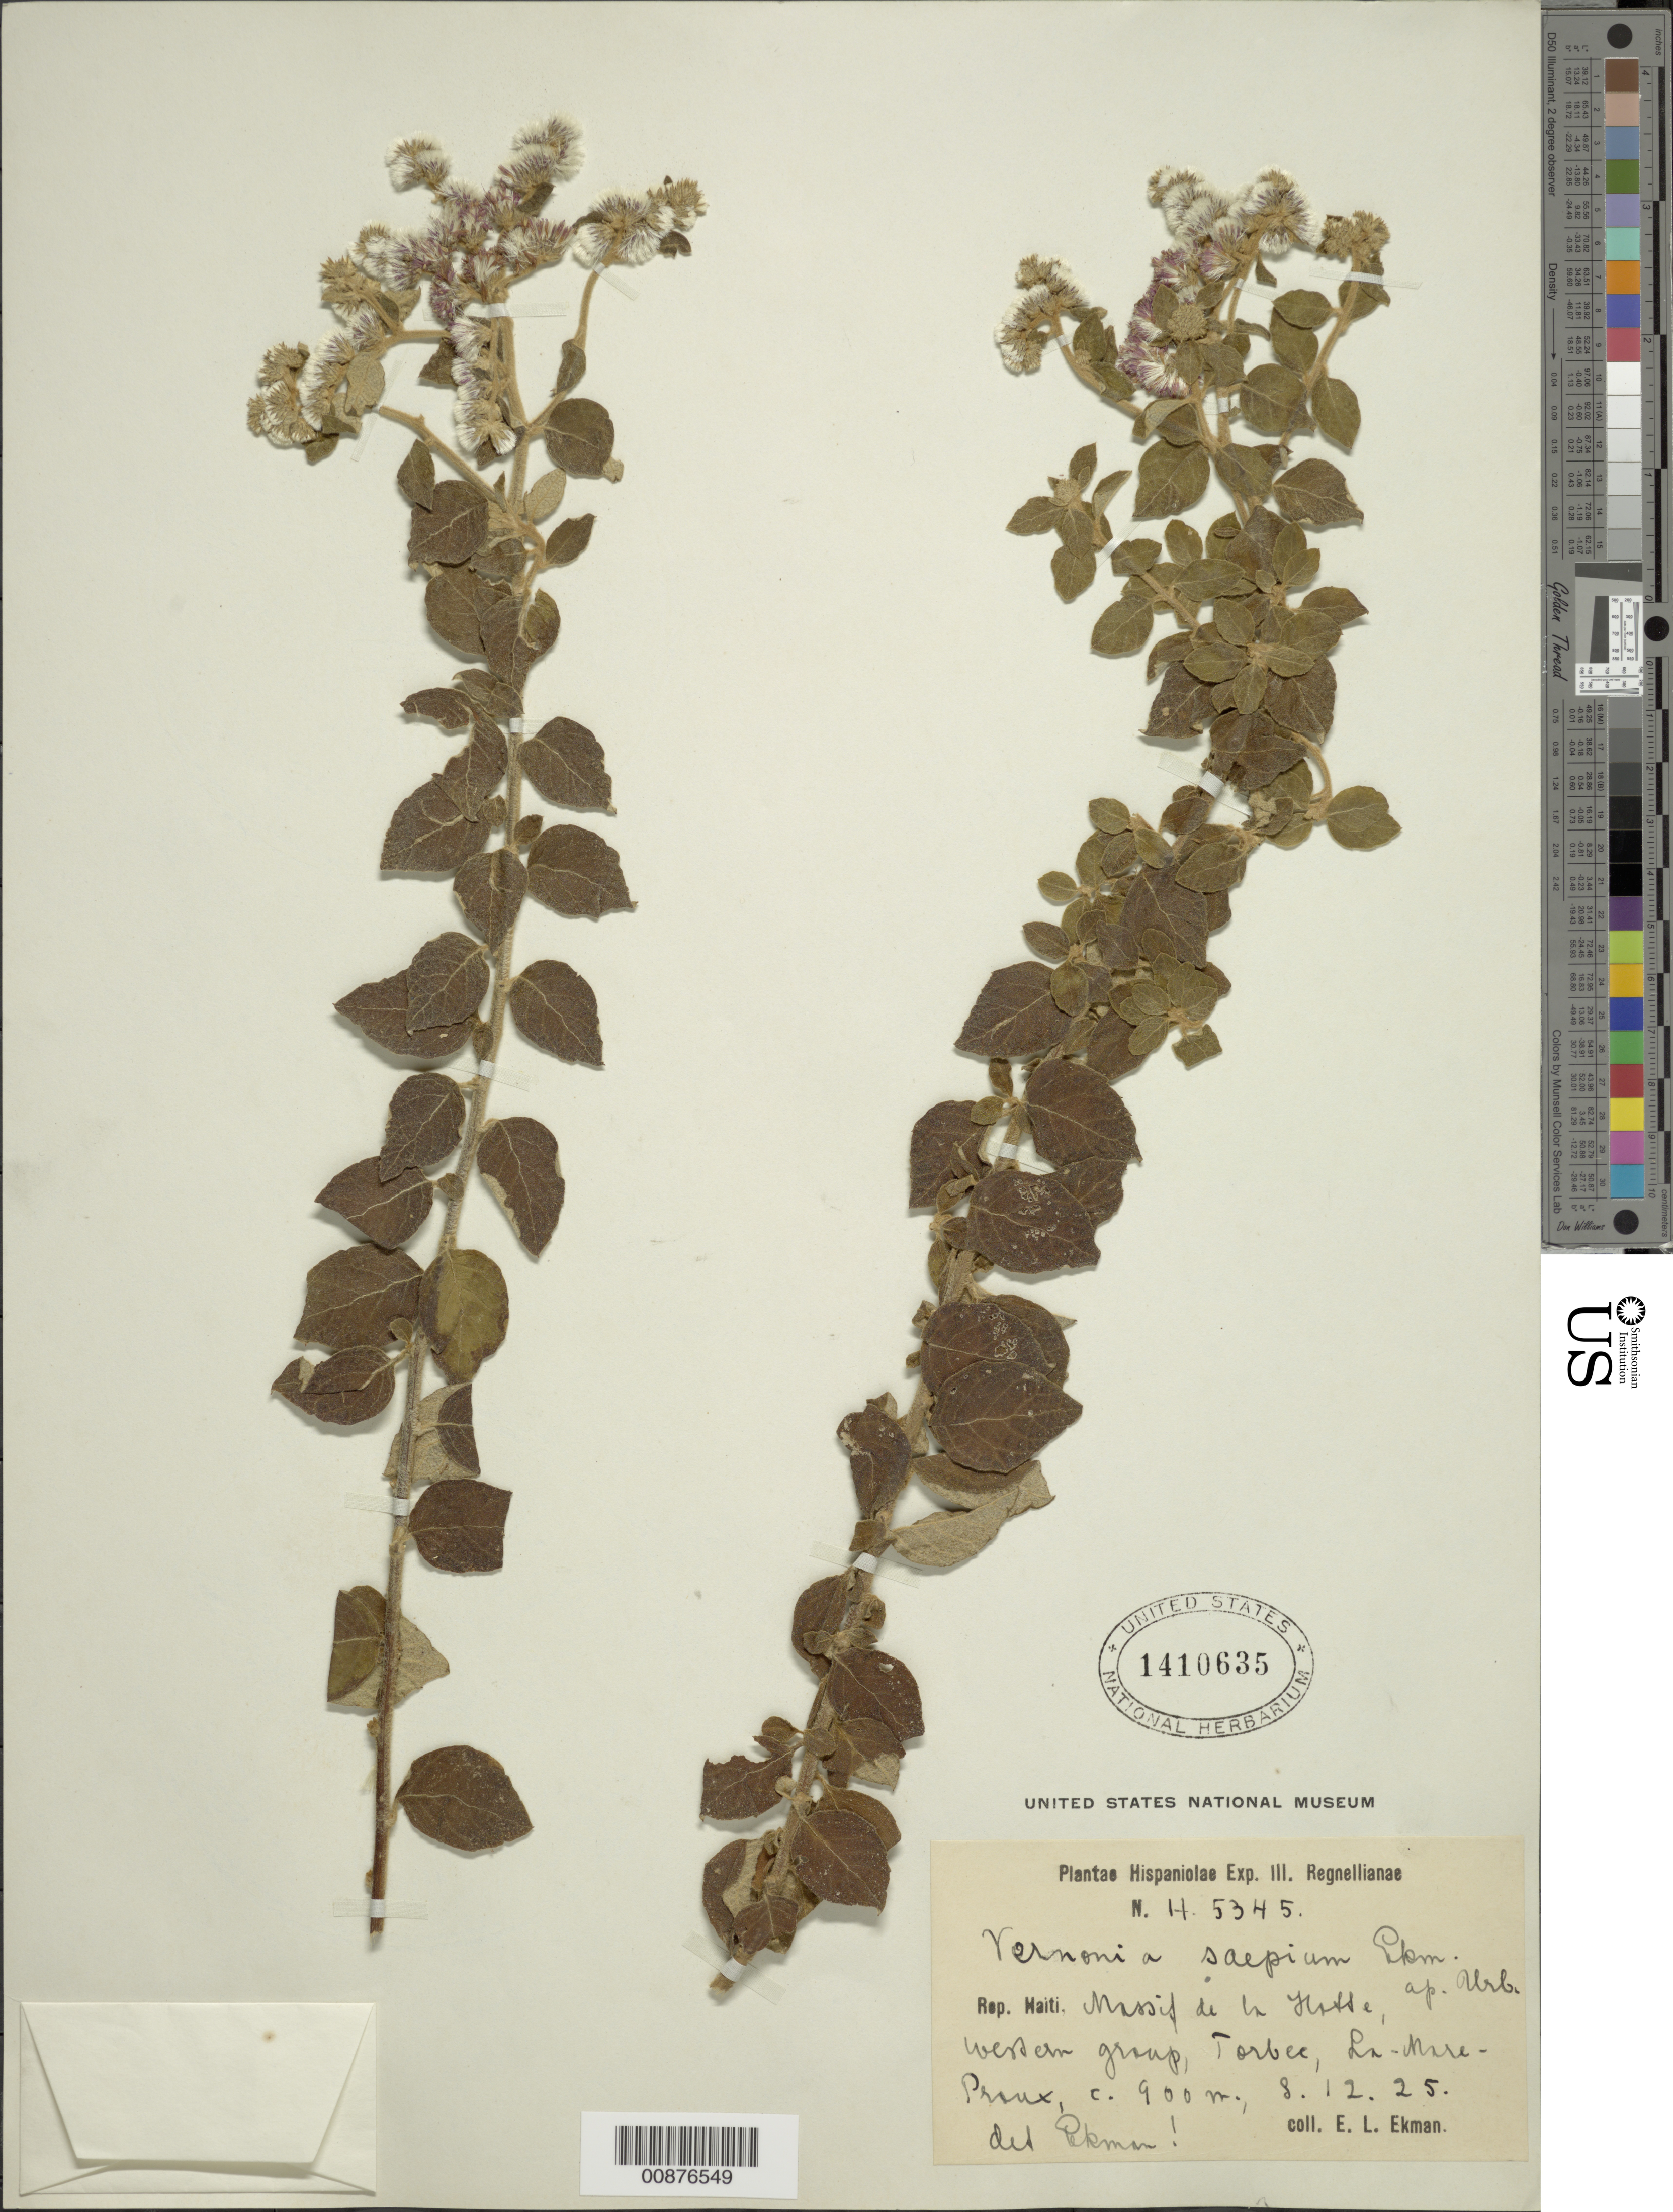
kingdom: Plantae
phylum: Tracheophyta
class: Magnoliopsida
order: Asterales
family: Asteraceae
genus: Cyrtocymura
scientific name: Cyrtocymura saepia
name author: (Ekman) H. Rob.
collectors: E. L. Ekman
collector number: H 5345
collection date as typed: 08 Dec 1925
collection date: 1925-12-08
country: Haiti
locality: Massif de hotte (sp?), western group, Torbec, La-Mare-Proux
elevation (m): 900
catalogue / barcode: US 1410635